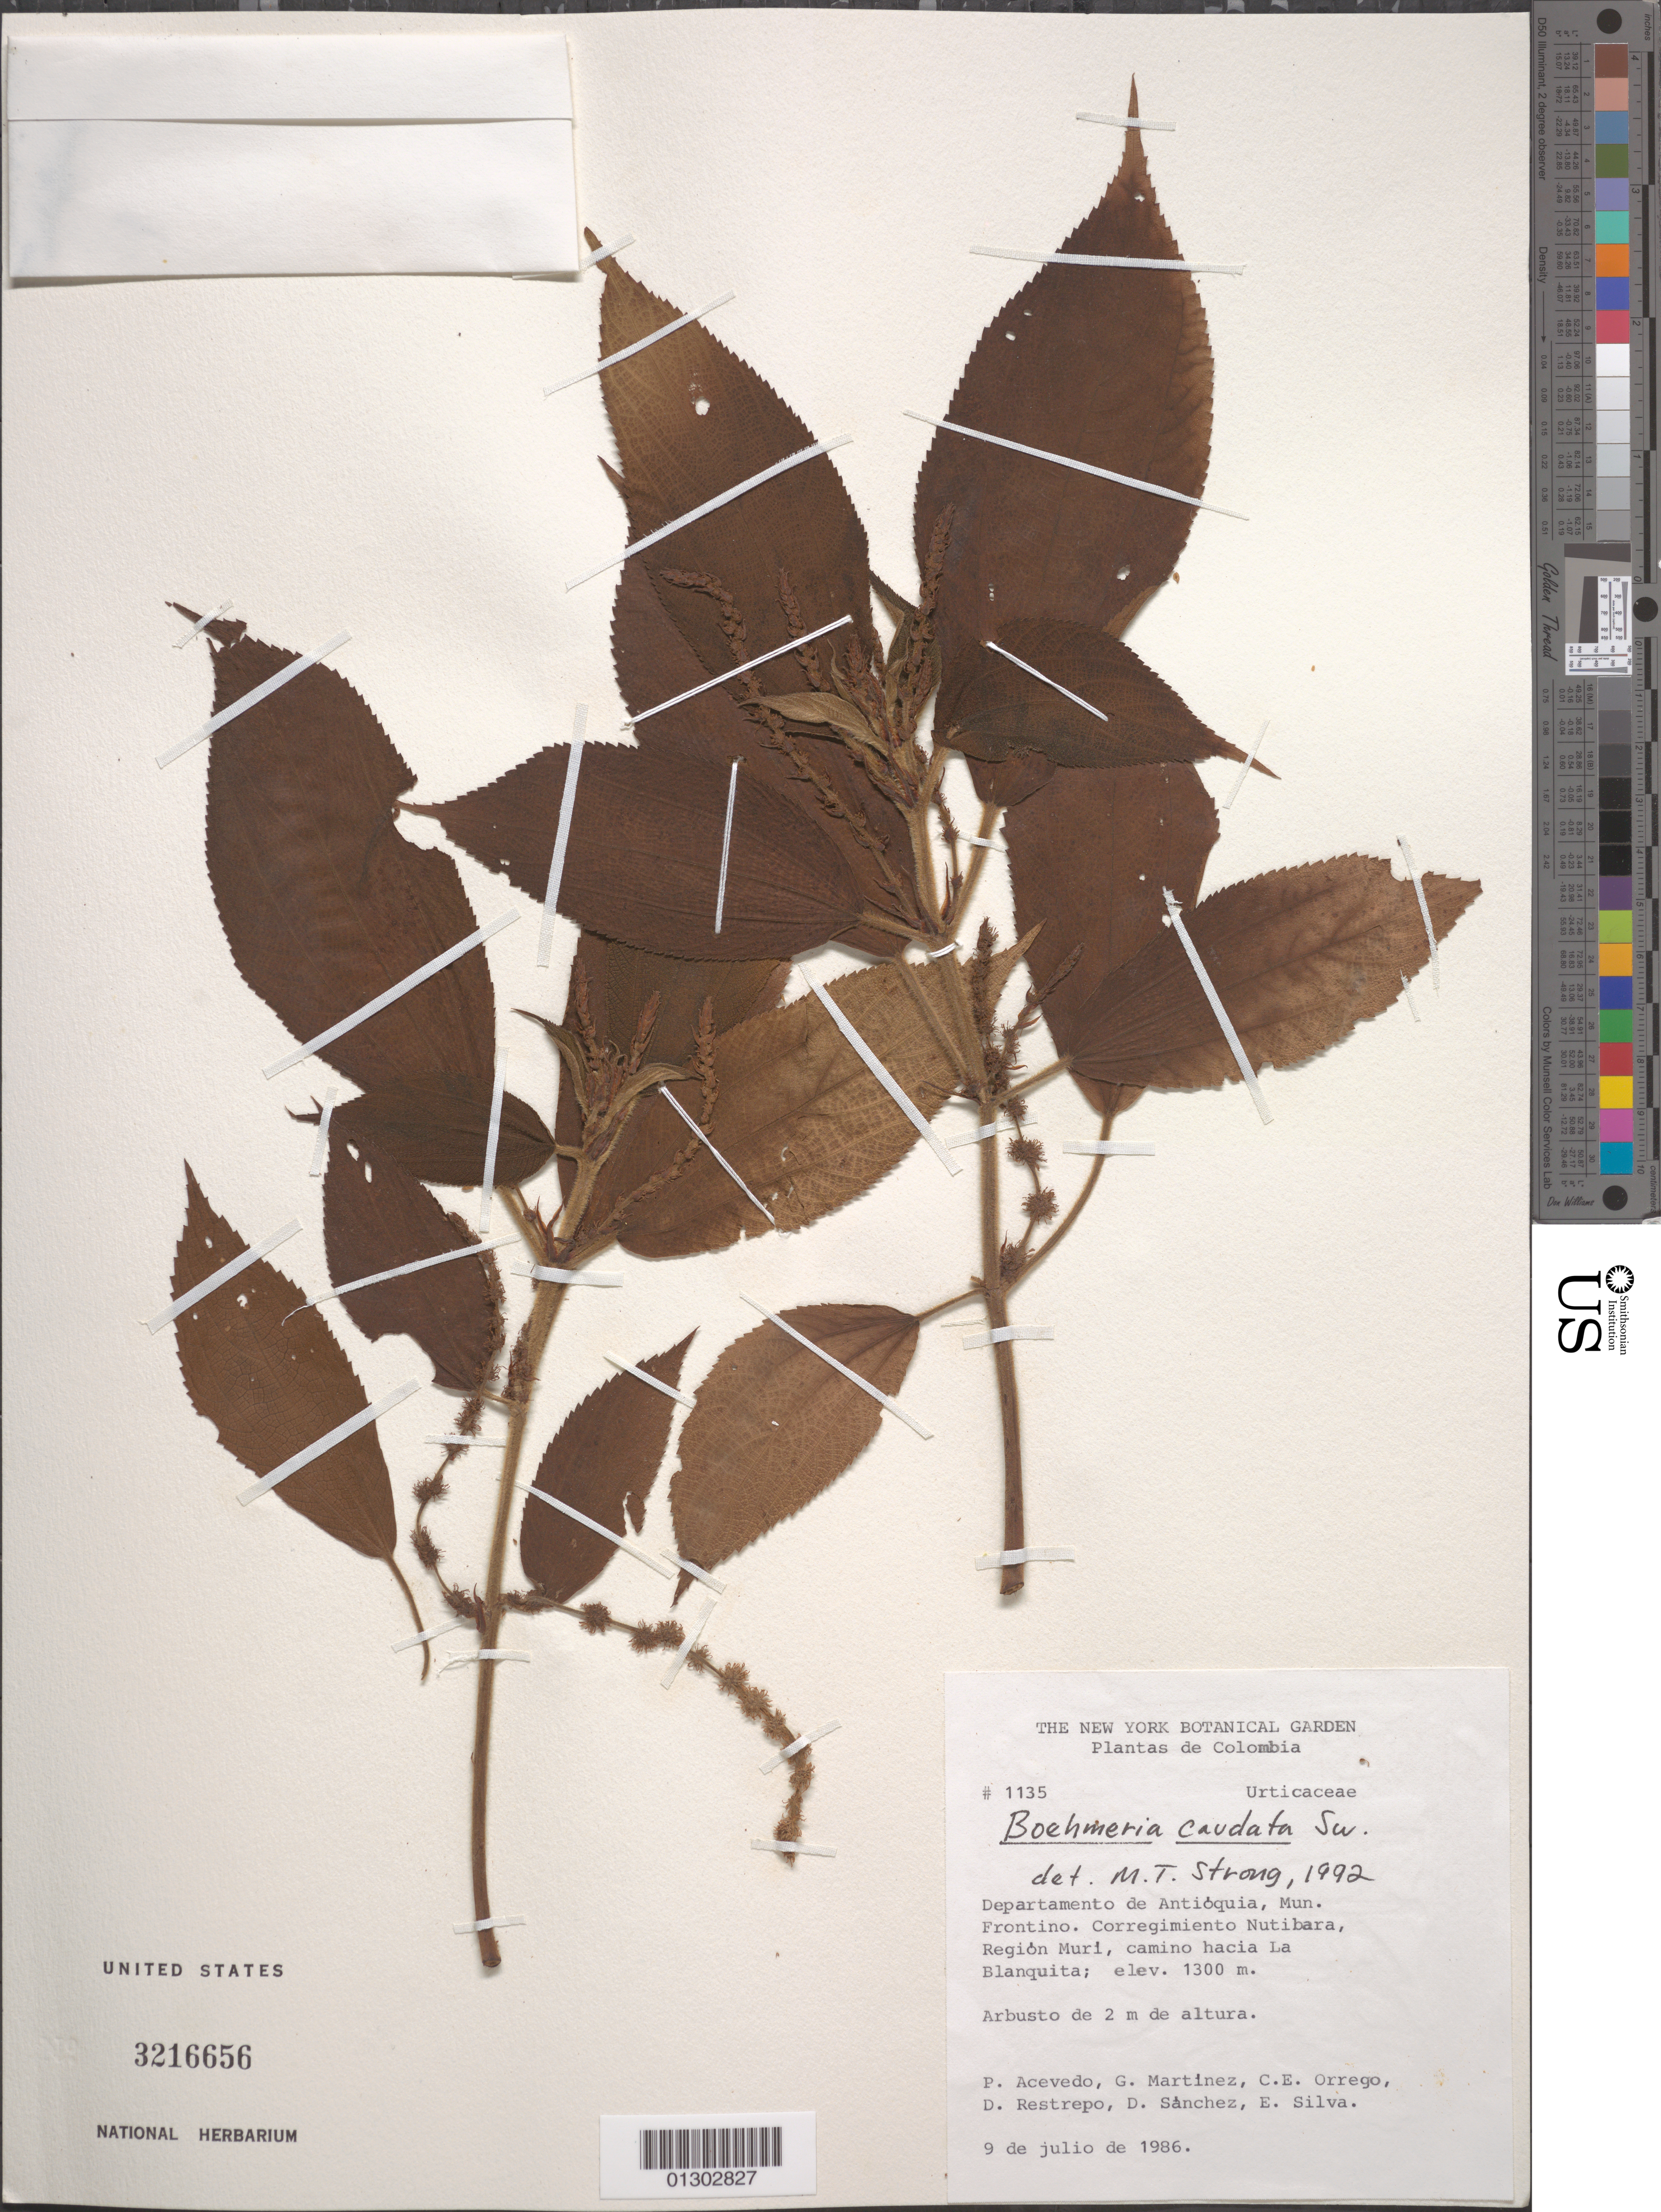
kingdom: Plantae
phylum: Tracheophyta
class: Magnoliopsida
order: Rosales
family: Urticaceae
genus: Boehmeria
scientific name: Boehmeria caudata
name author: Sw.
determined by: Strong, M. T., (US), Smithsonian Institution - National Museum of Natural History (UNITED STATES)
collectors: P. Acevedo-Rodr., D. Sanchez, D. Restrepo, G. Martinez, E. Silva & C. Orrego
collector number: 1135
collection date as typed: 09 Jul 1986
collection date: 1986-07-09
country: Colombia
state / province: Antioquia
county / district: Frontino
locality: Depart. Antioquia; Municipio Frontino; corregimiento Nutibara, camino hacia La Blanquita Region Murri (Cuevas).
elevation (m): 1300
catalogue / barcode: US 3216656